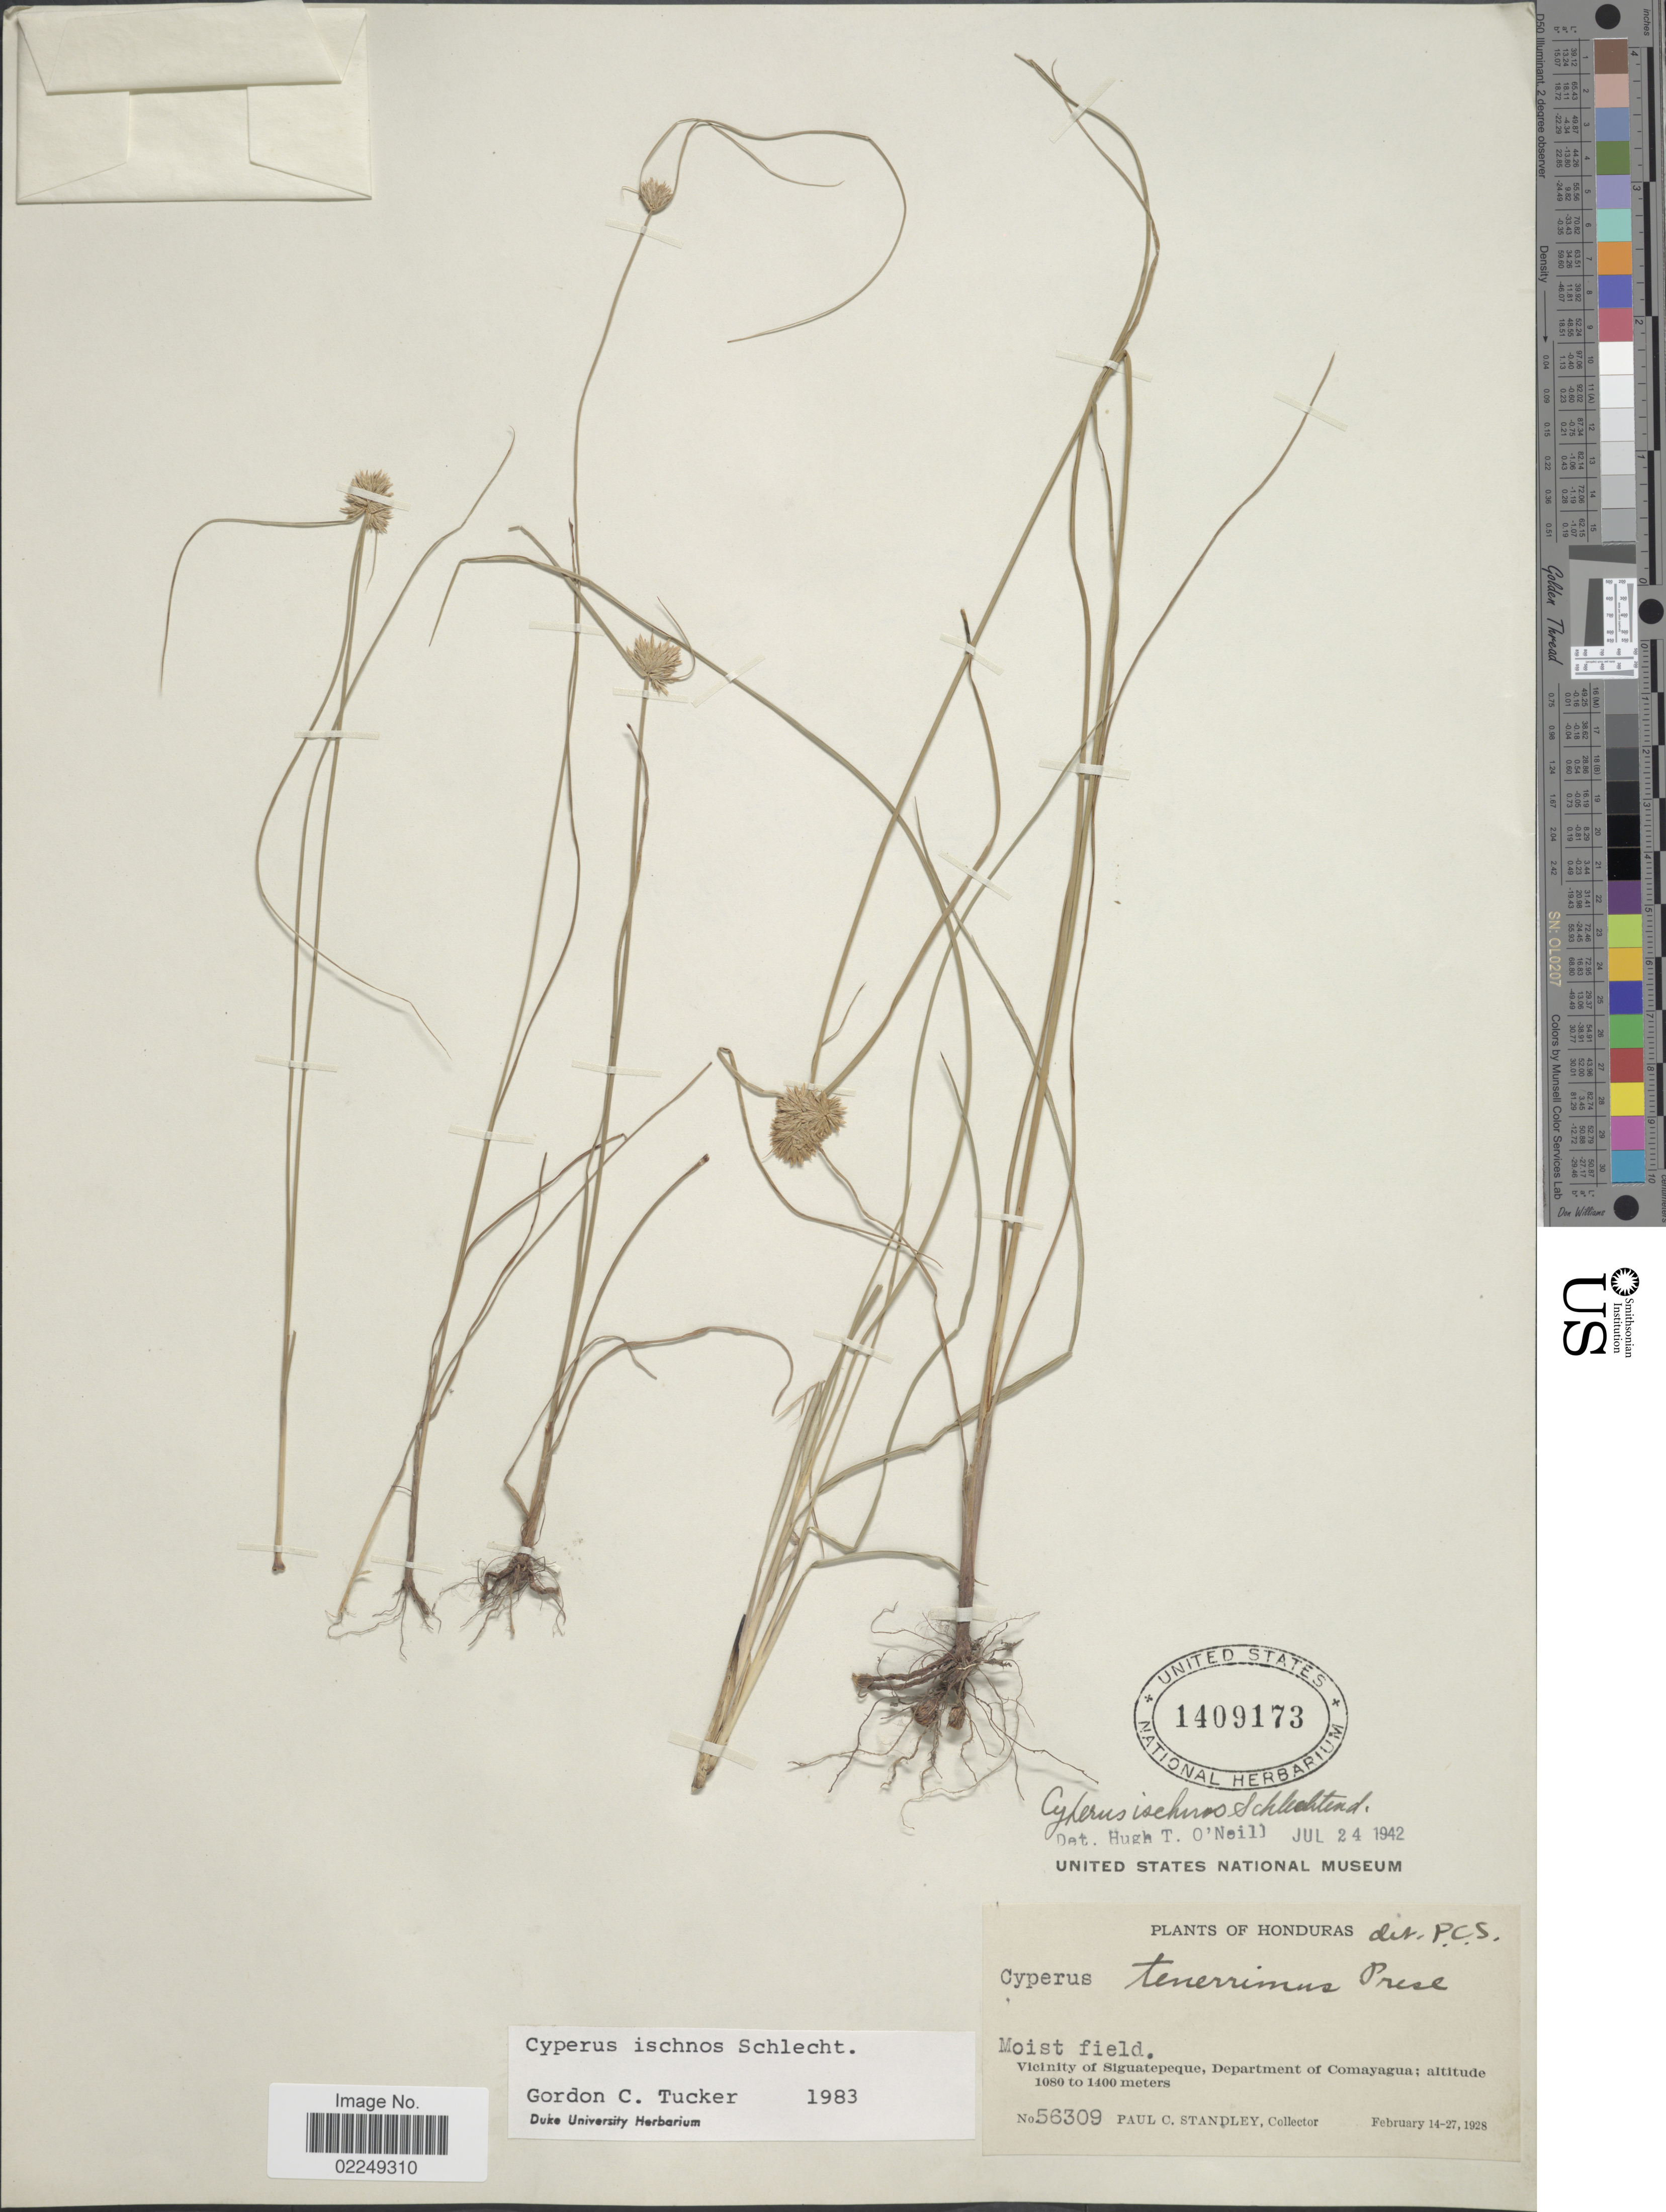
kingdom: Plantae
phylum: Tracheophyta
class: Liliopsida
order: Poales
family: Cyperaceae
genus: Cyperus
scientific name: Cyperus ischnos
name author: Schltdl.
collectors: P. C. Standley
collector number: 56309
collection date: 1928-02-14/1928-02-27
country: Honduras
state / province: Comayagua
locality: Vicinity of Siguatepeque, Department of Comayagua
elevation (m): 1080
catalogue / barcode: US 1409173